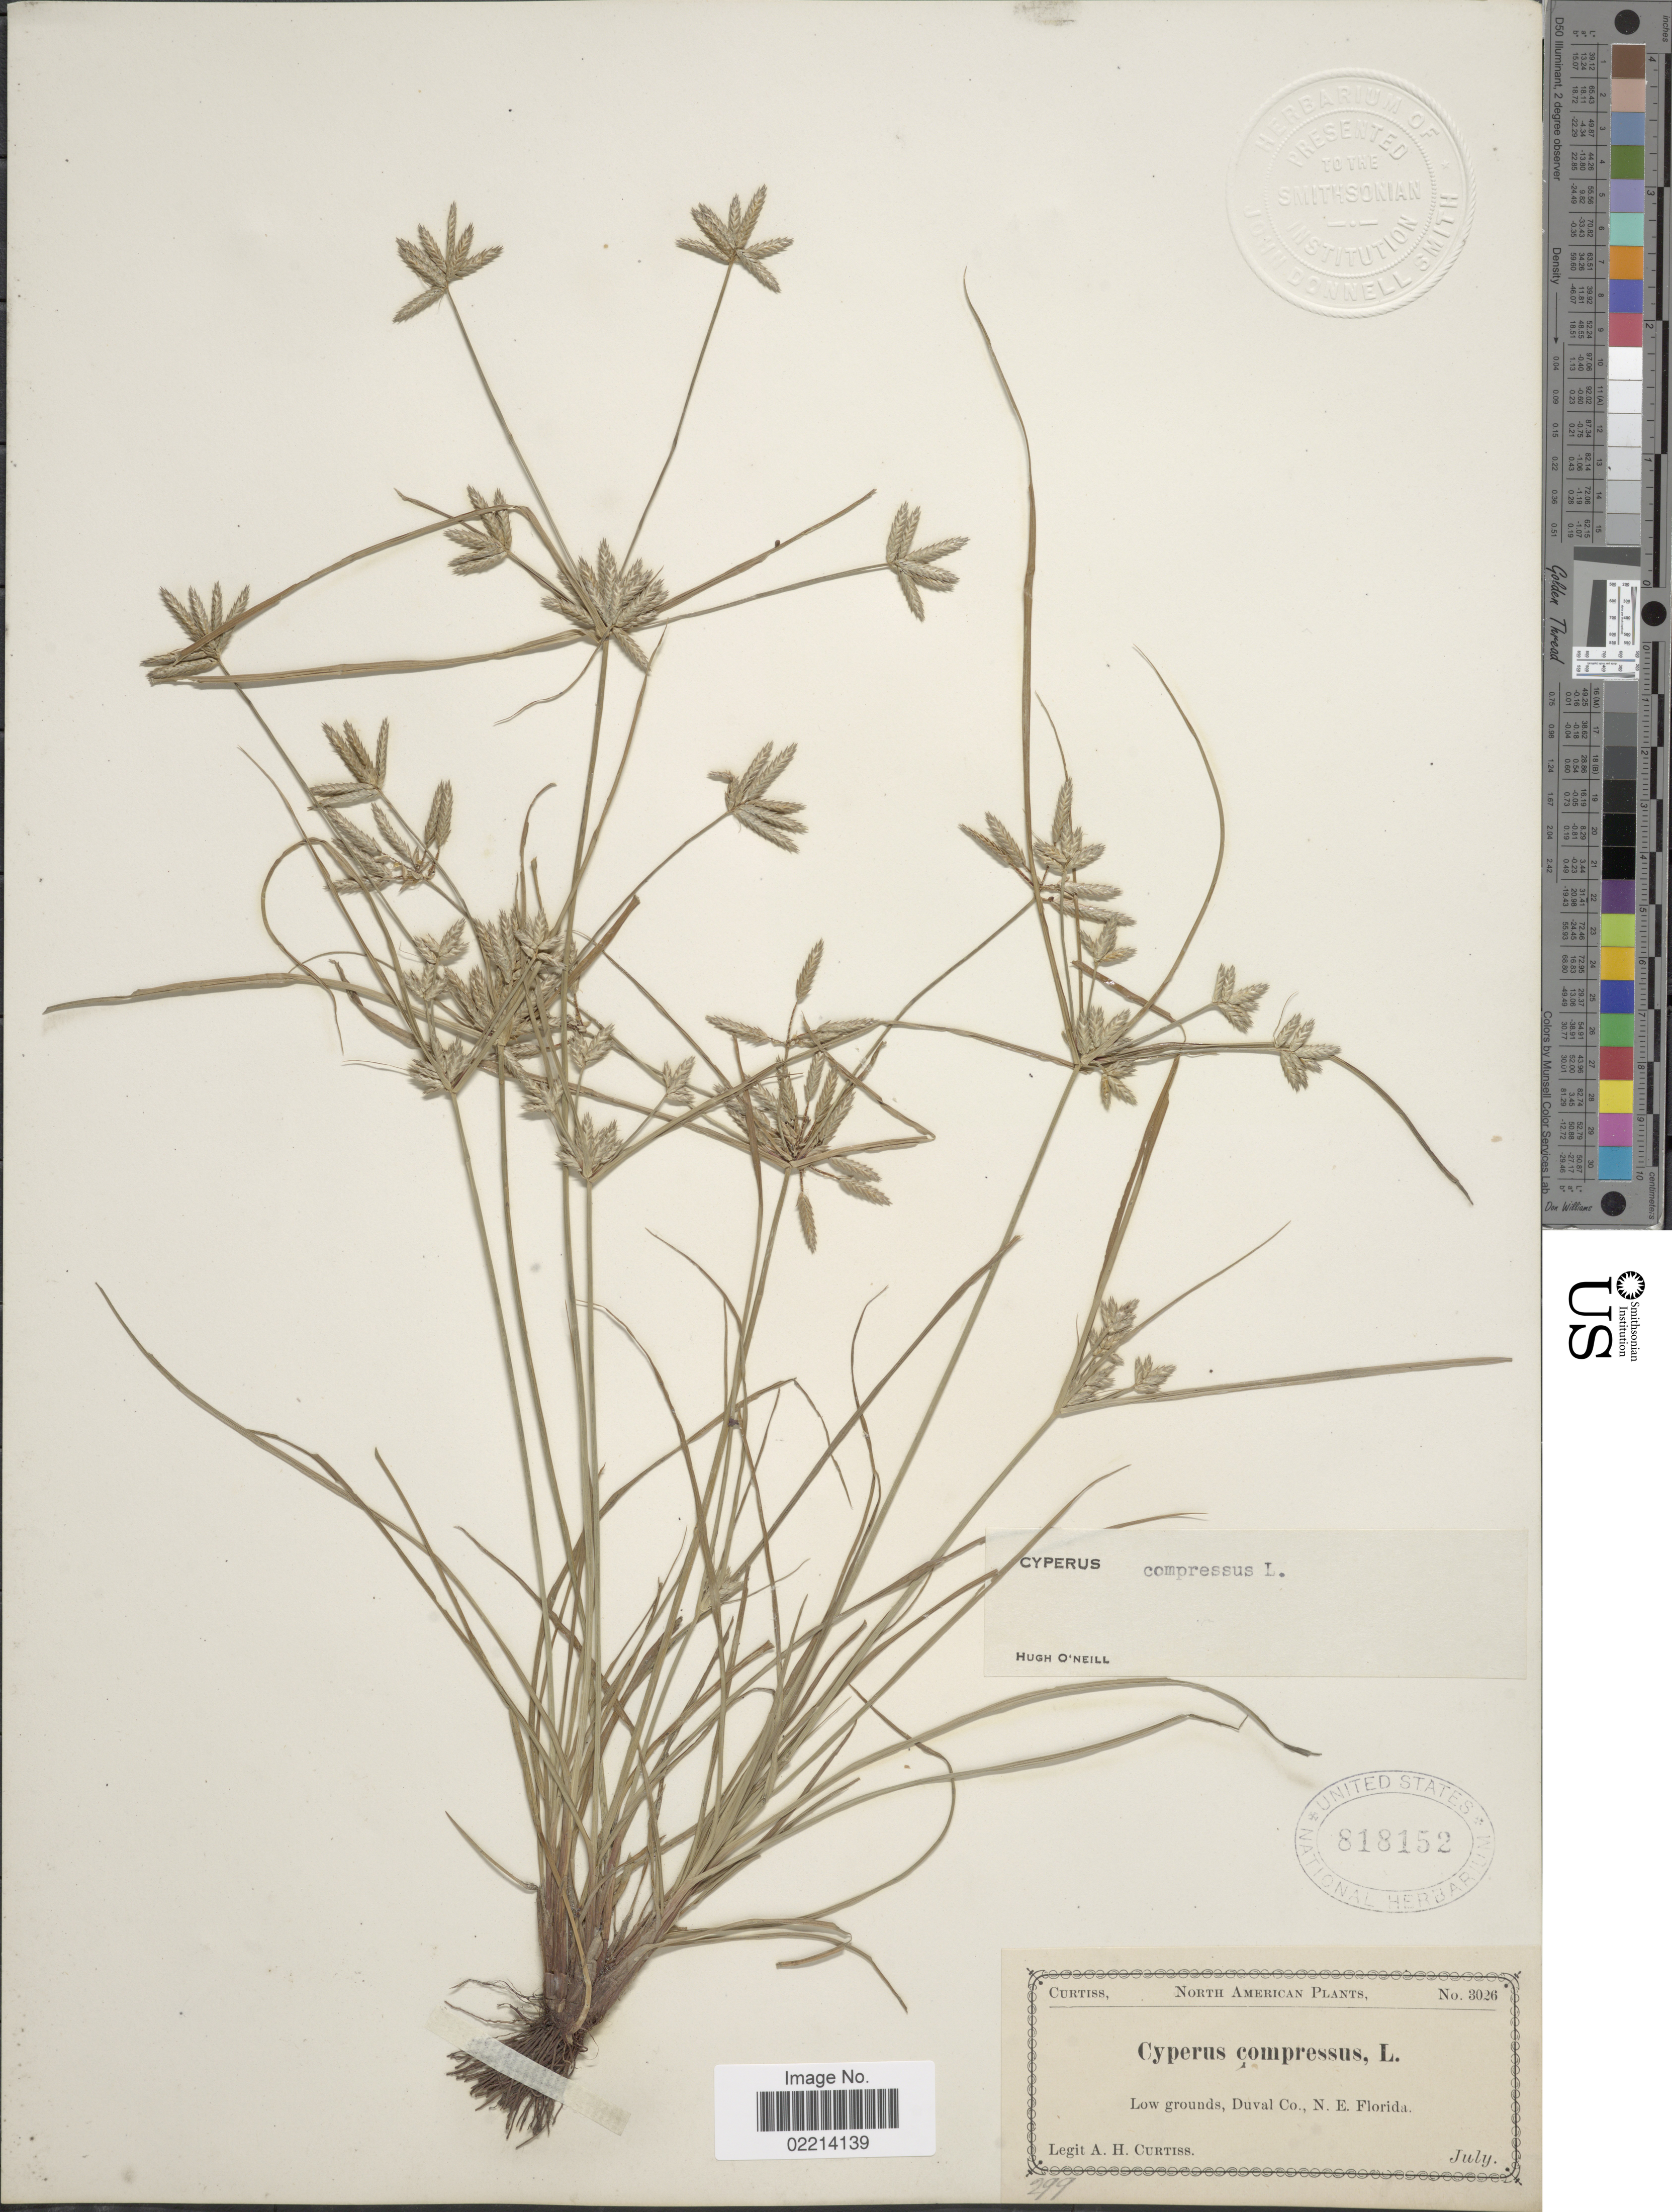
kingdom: Plantae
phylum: Tracheophyta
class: Liliopsida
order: Poales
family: Cyperaceae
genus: Cyperus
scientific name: Cyperus compressus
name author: L.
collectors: A. H. Curtiss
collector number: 3026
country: United States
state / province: Florida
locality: Low grounds, Duval Co., N.E. Florida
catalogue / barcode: US 818152